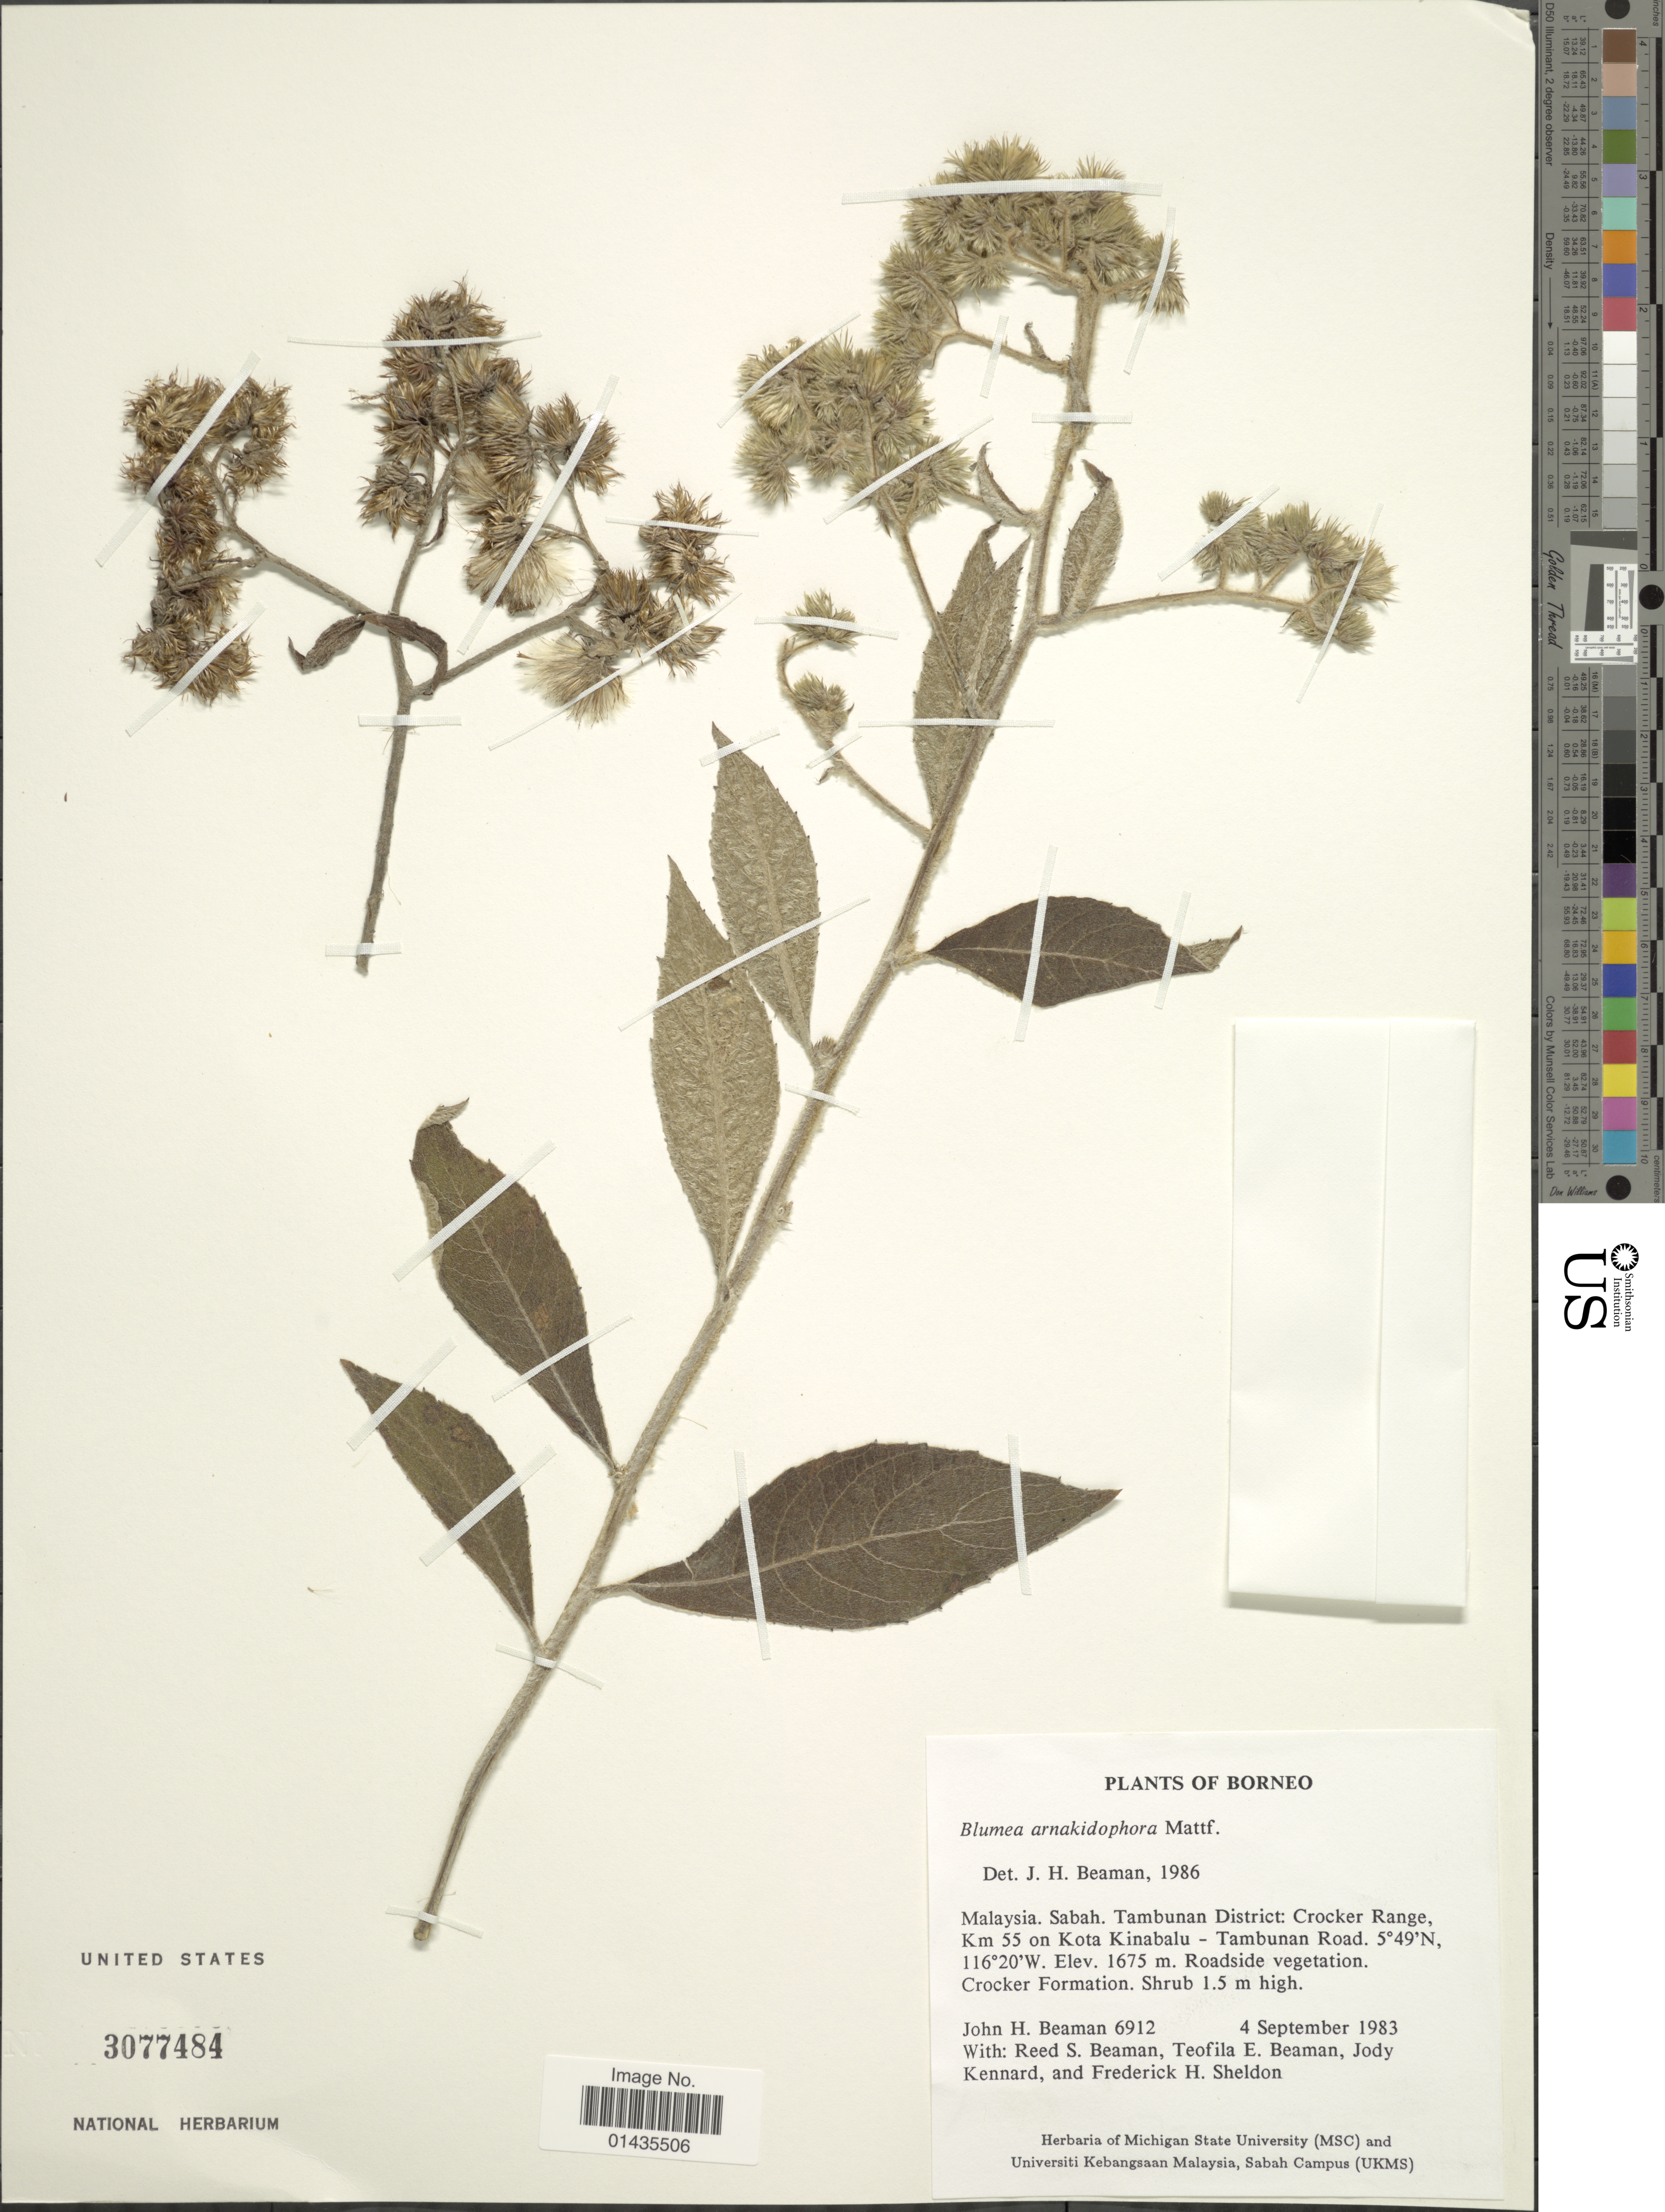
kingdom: Plantae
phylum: Tracheophyta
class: Magnoliopsida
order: Asterales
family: Asteraceae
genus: Blumea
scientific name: Blumea arnakidophora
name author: Mattf.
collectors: J. H. Beaman, R. S. Beaman, T. E. Beaman, J. Kennard & F. Sheldon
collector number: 6912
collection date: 1983-09-04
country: Malaysia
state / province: Sabah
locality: Borneo, Tambunan District, Crocker Range, km 55 on Kota Kinabalu-Tambunan Road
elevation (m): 1675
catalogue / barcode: US 3077484